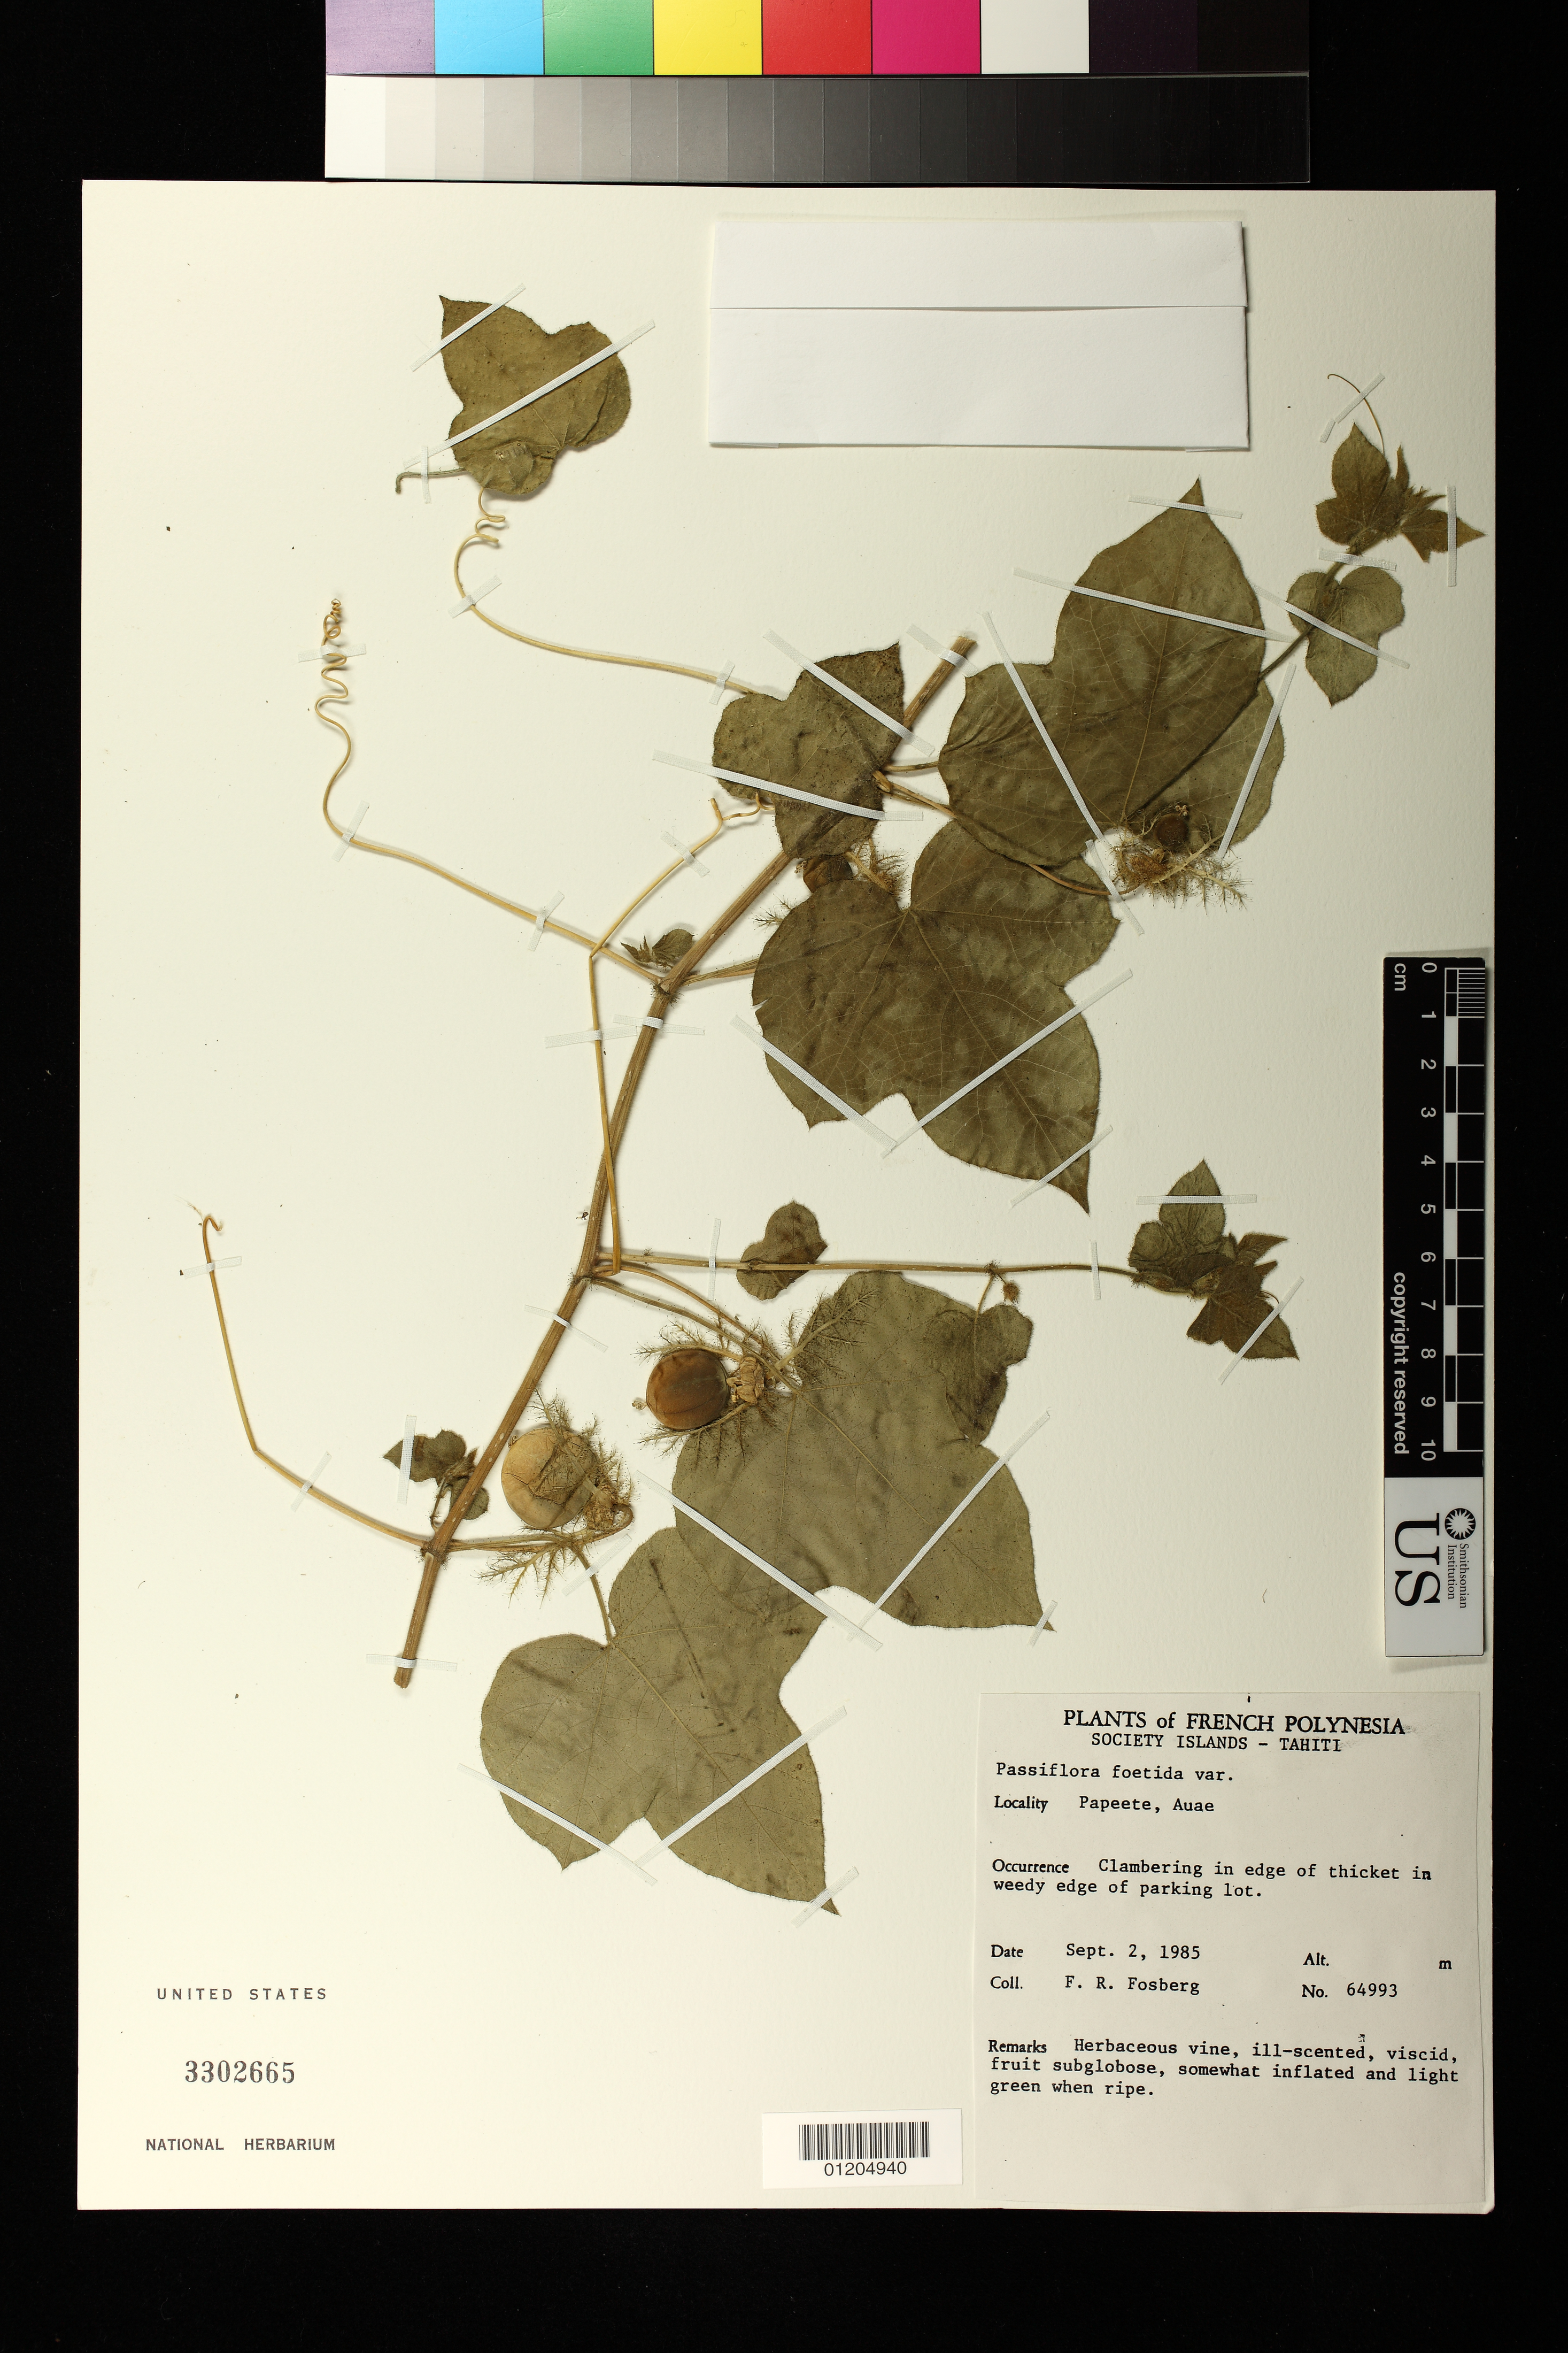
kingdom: Plantae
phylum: Tracheophyta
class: Magnoliopsida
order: Malpighiales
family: Passifloraceae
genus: Passiflora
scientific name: Passiflora foetida var. hispida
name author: (DC. ex Triana & Planch.) Killip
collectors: F. R. Fosberg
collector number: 64993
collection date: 1985-09-02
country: French Polynesia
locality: Society Islands. Tahiti, Papeete, Auae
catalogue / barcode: US 3302665